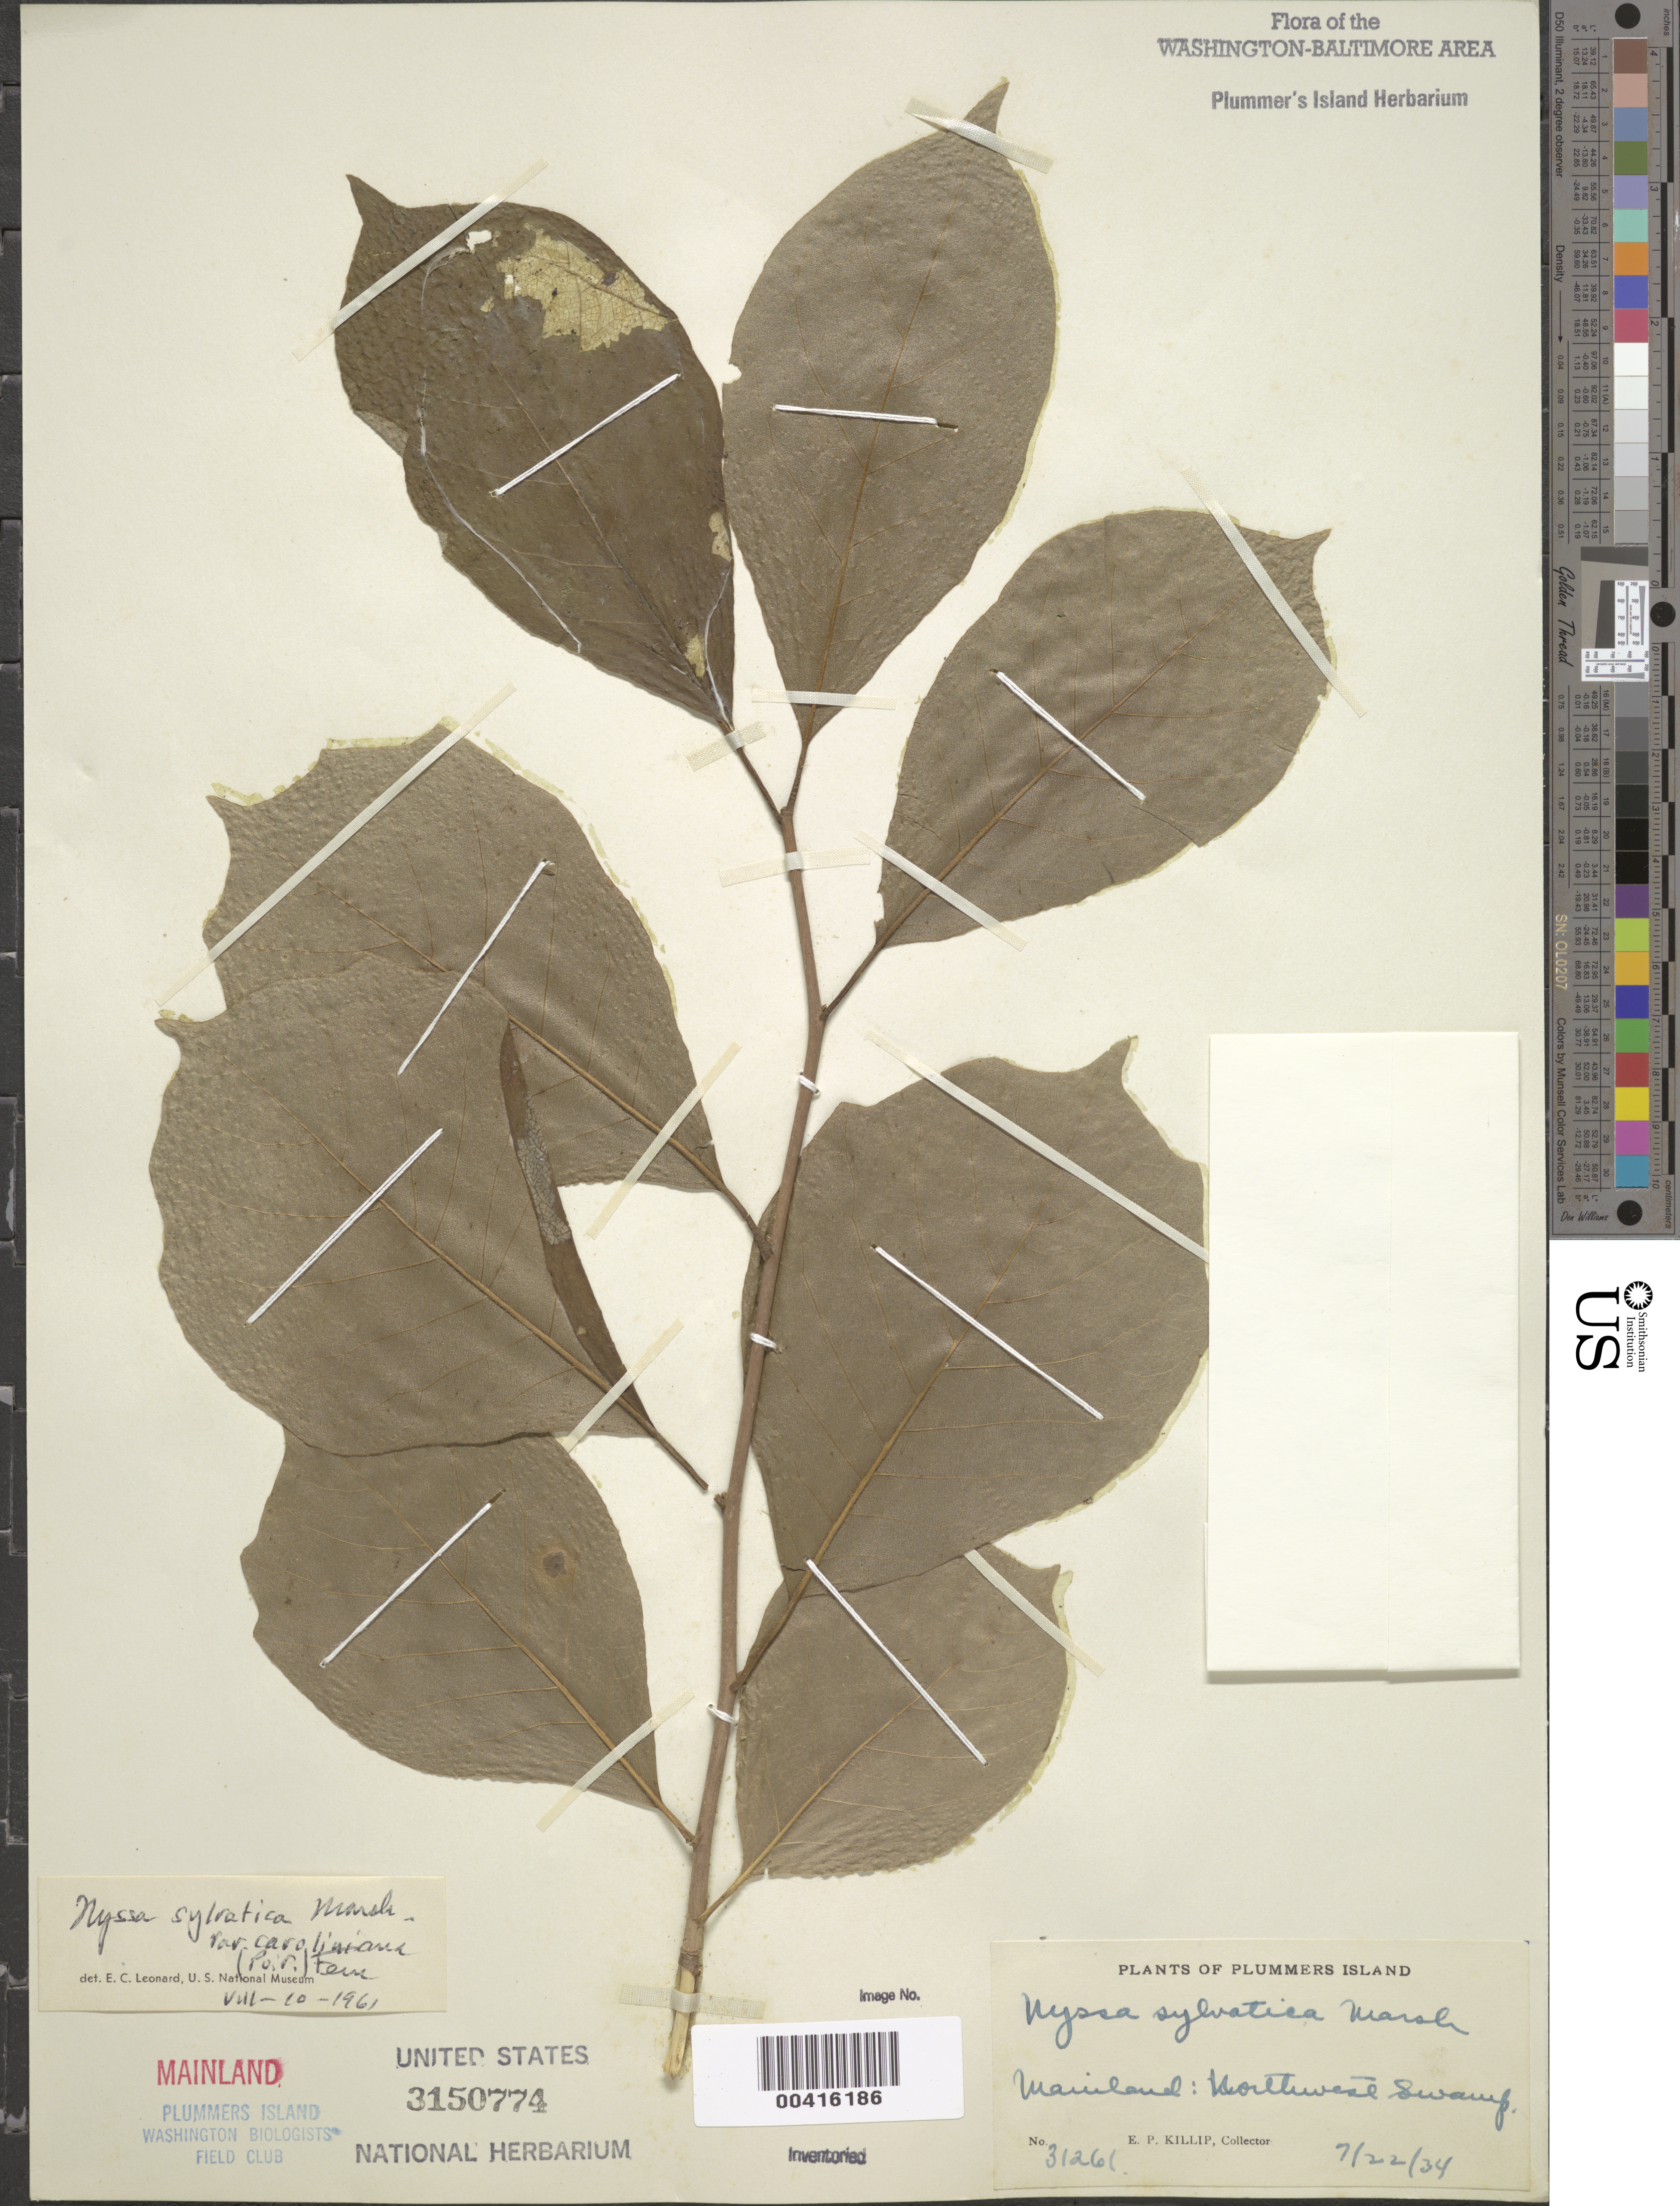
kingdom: Plantae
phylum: Tracheophyta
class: Magnoliopsida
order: Cornales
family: Nyssaceae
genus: Nyssa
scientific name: Nyssa sylvatica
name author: Marshall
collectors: E. P. Killip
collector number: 31261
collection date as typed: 22 Jul 1934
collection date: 1934-07-22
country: United States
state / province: Maryland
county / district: Montgomery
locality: Plummer's Island; Mainland, northwest swamp C. & O. Canal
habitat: Swamp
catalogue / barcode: US 3150774